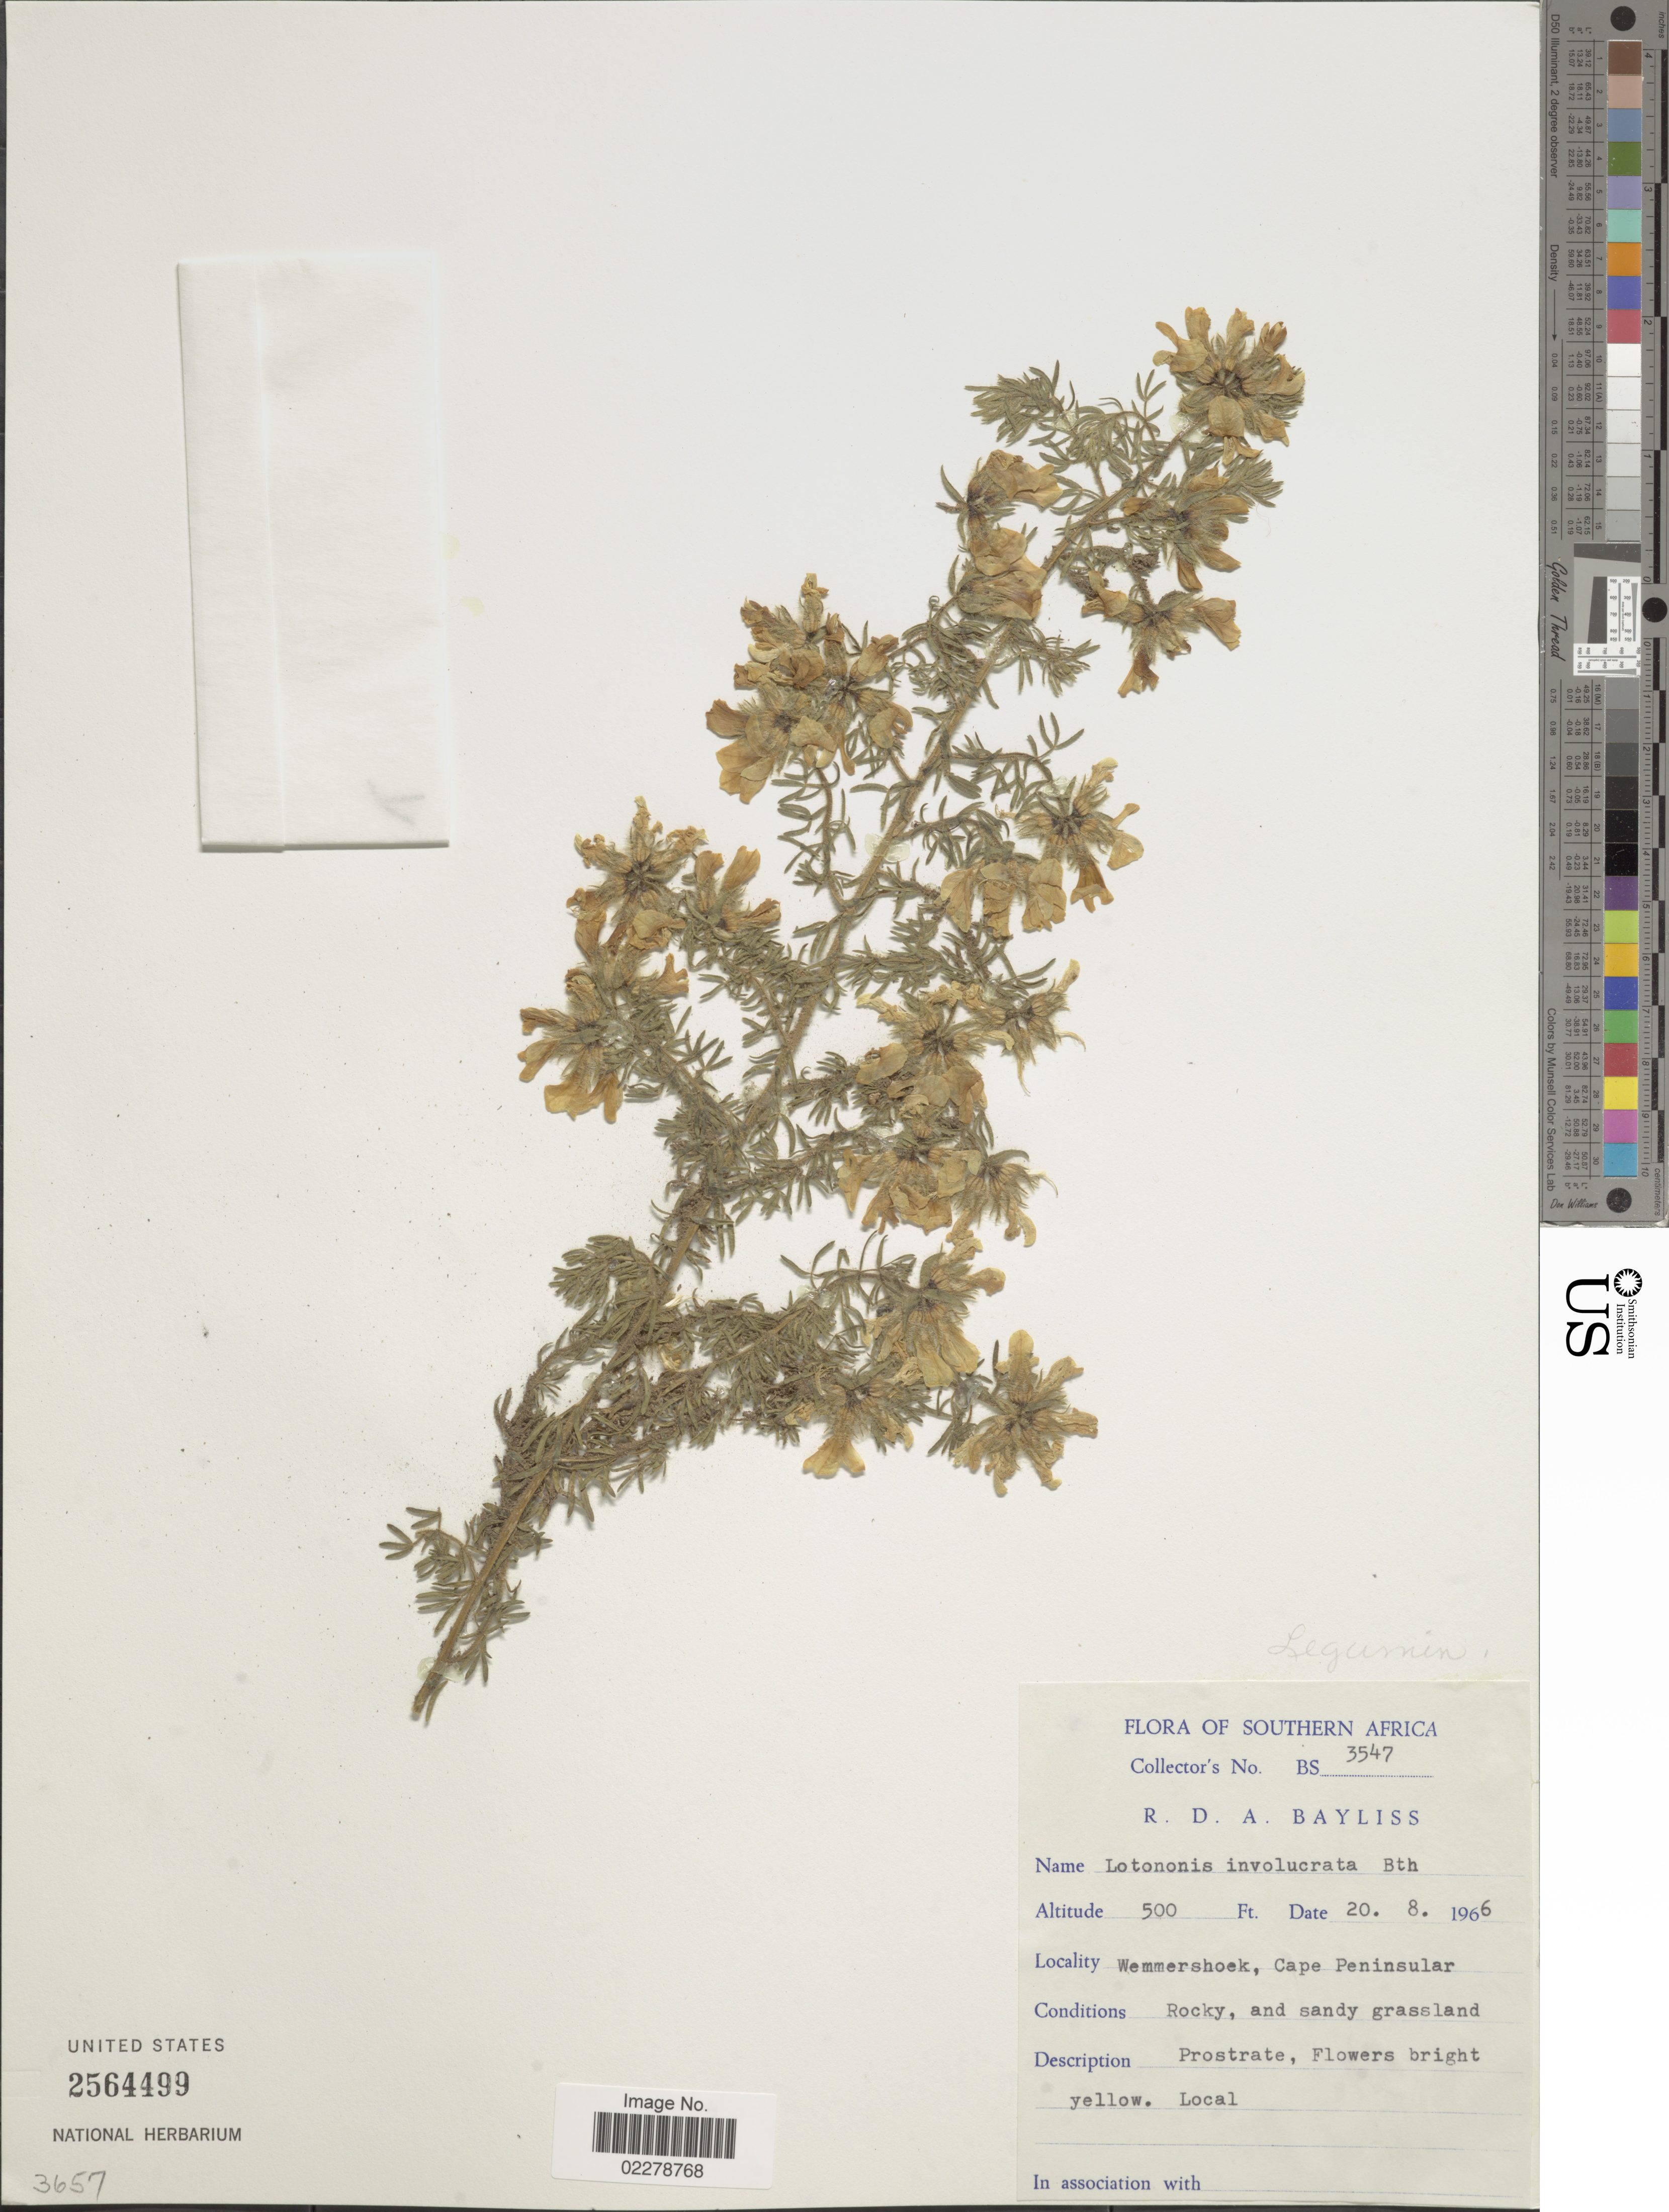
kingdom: Plantae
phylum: Tracheophyta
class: Magnoliopsida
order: Fabales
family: Fabaceae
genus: Lotononis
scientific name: Lotononis involucrata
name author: (P.J. Bergius) Benth.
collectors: R. Bayliss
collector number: BS3547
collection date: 1966-08-20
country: South Africa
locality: Southern Africa. Wemmershoek, Cape Peninsular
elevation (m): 152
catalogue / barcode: US 2564499